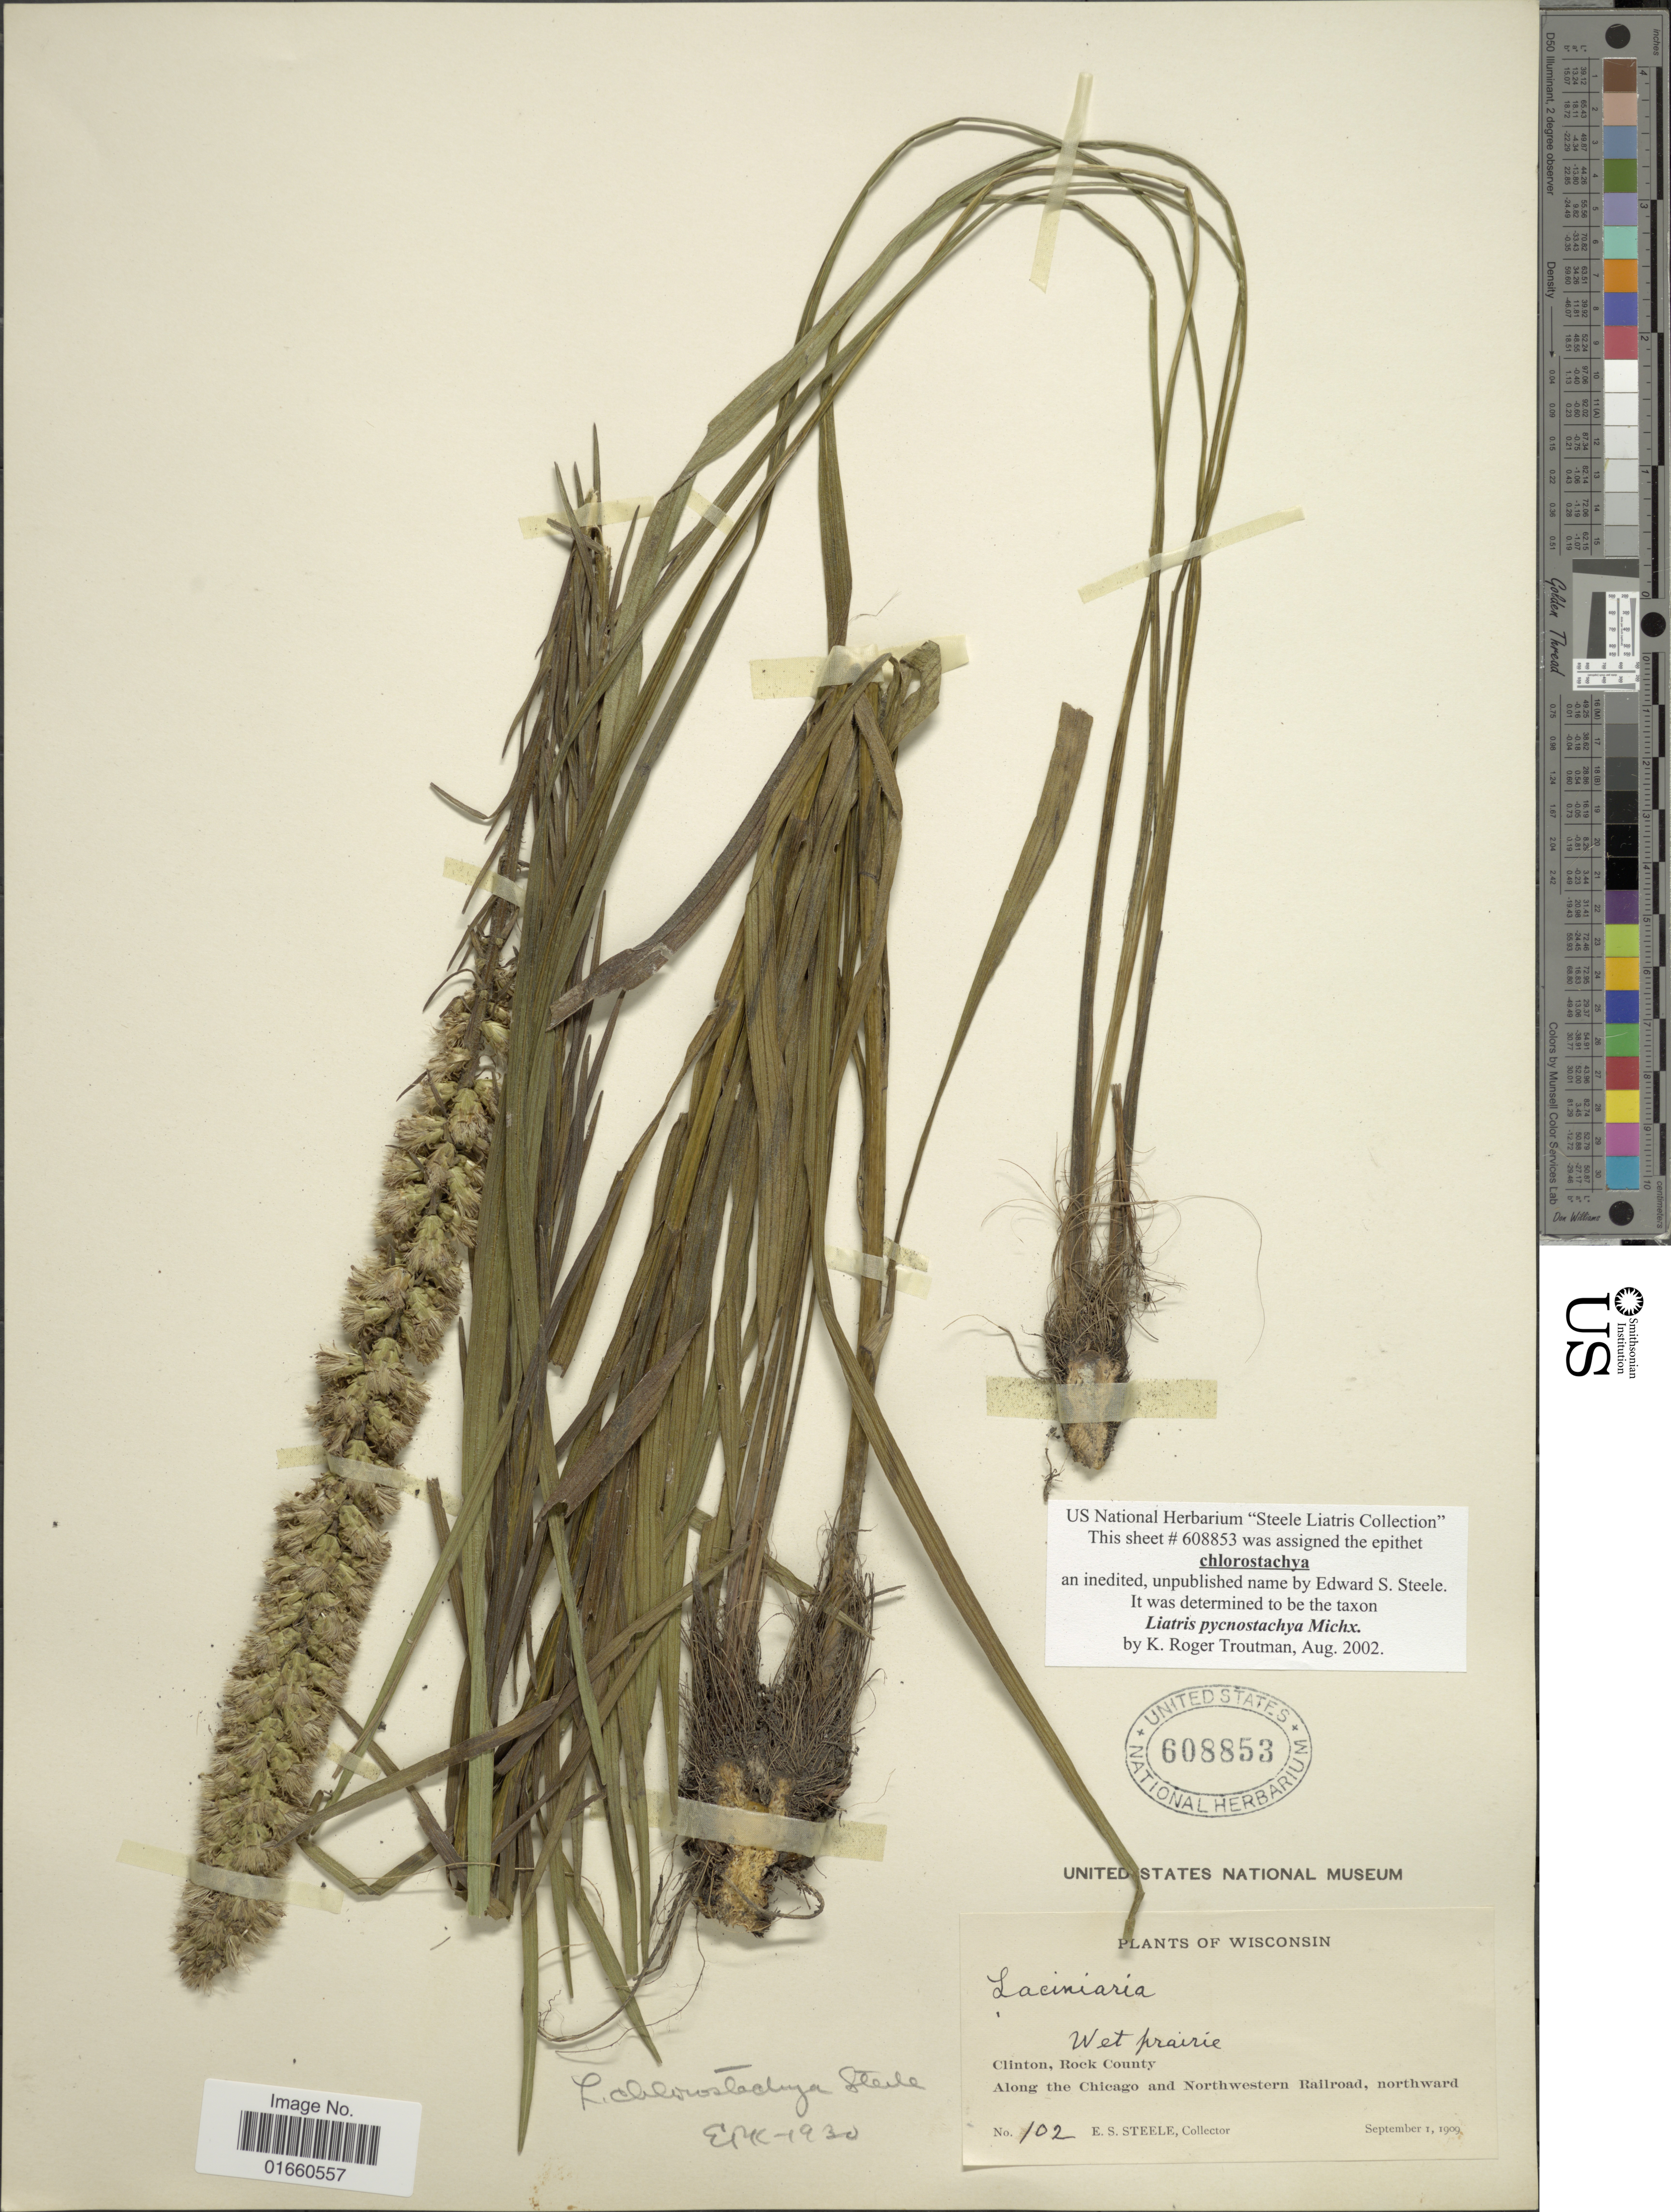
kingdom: Plantae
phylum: Tracheophyta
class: Magnoliopsida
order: Asterales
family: Asteraceae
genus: Liatris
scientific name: Liatris pycnostachya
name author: Michx.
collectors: E. Steele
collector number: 102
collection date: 1909-09-01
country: United States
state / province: Wisconsin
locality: Wet prairie, Clinton, Rock County, Along the Chicago and Northwestern Railroad, northward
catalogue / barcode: US 608853